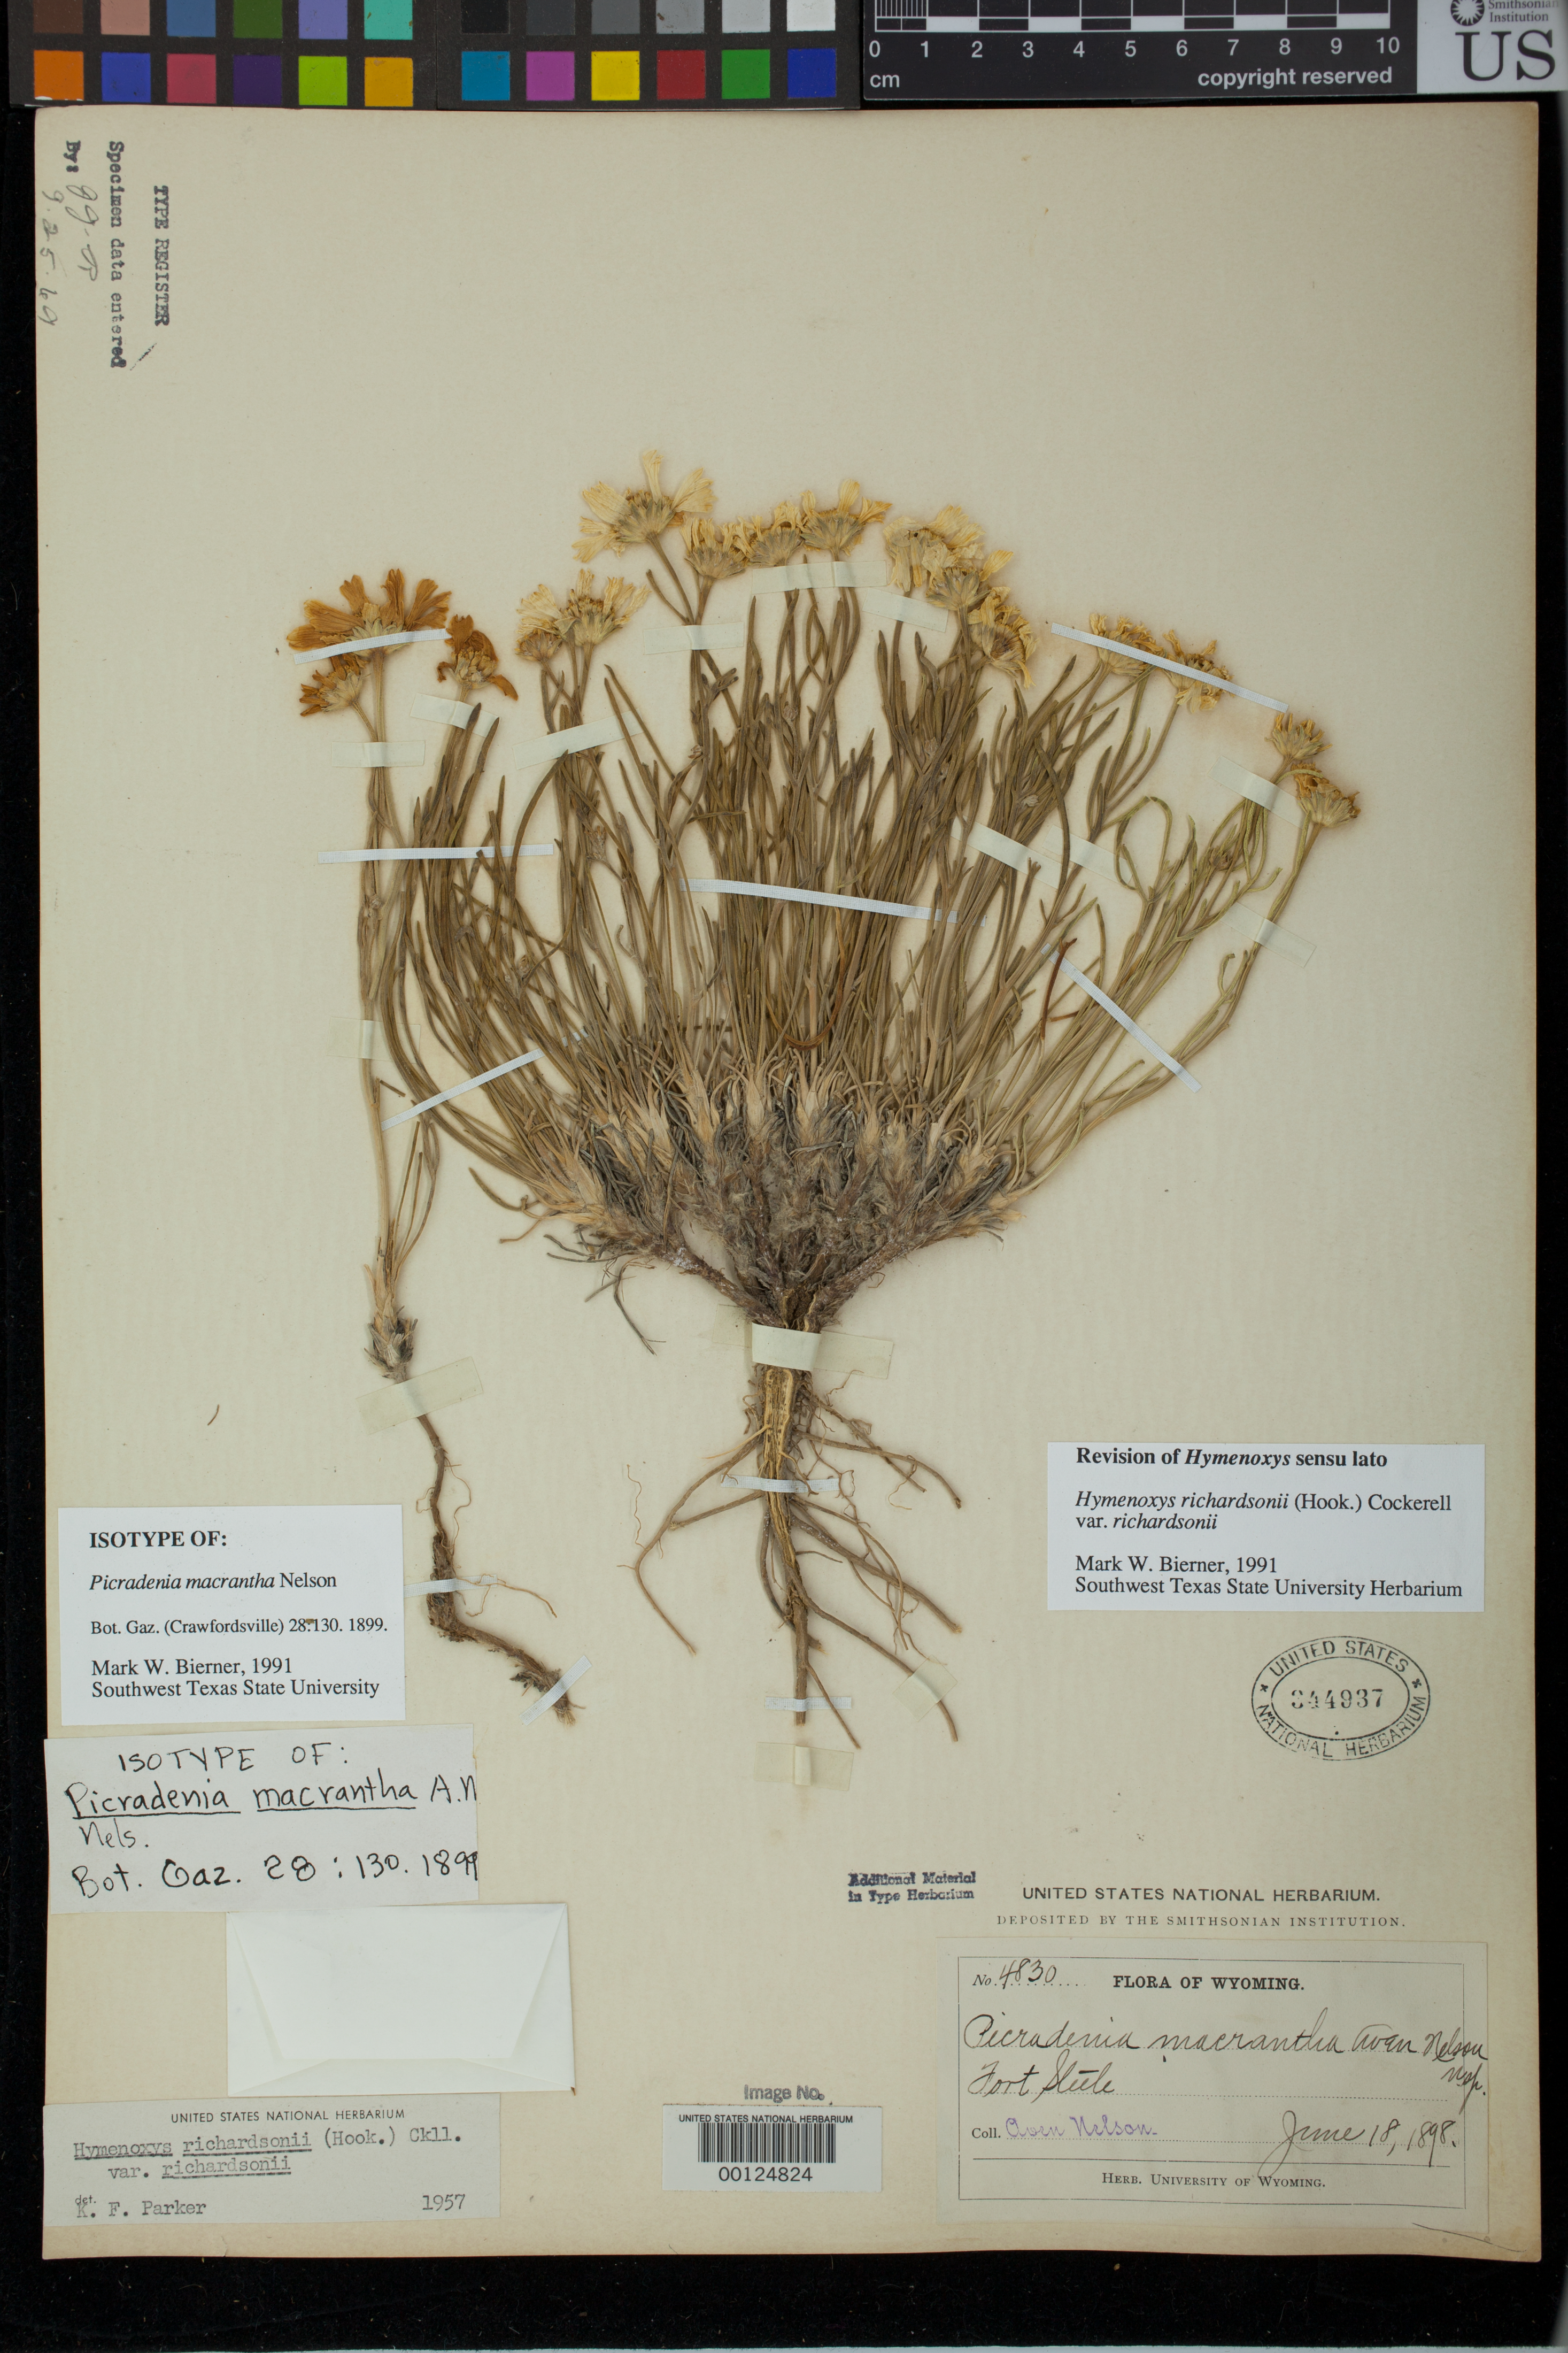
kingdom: Plantae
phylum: Tracheophyta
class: Magnoliopsida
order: Asterales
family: Asteraceae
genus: Picradenia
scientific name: Picradenia macrantha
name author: A. Nelson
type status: Isotype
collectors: A. Nelson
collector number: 4830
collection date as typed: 18 Jun 1898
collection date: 1898-06-18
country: United States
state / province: Wyoming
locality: Fort Steele.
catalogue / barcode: US 344937